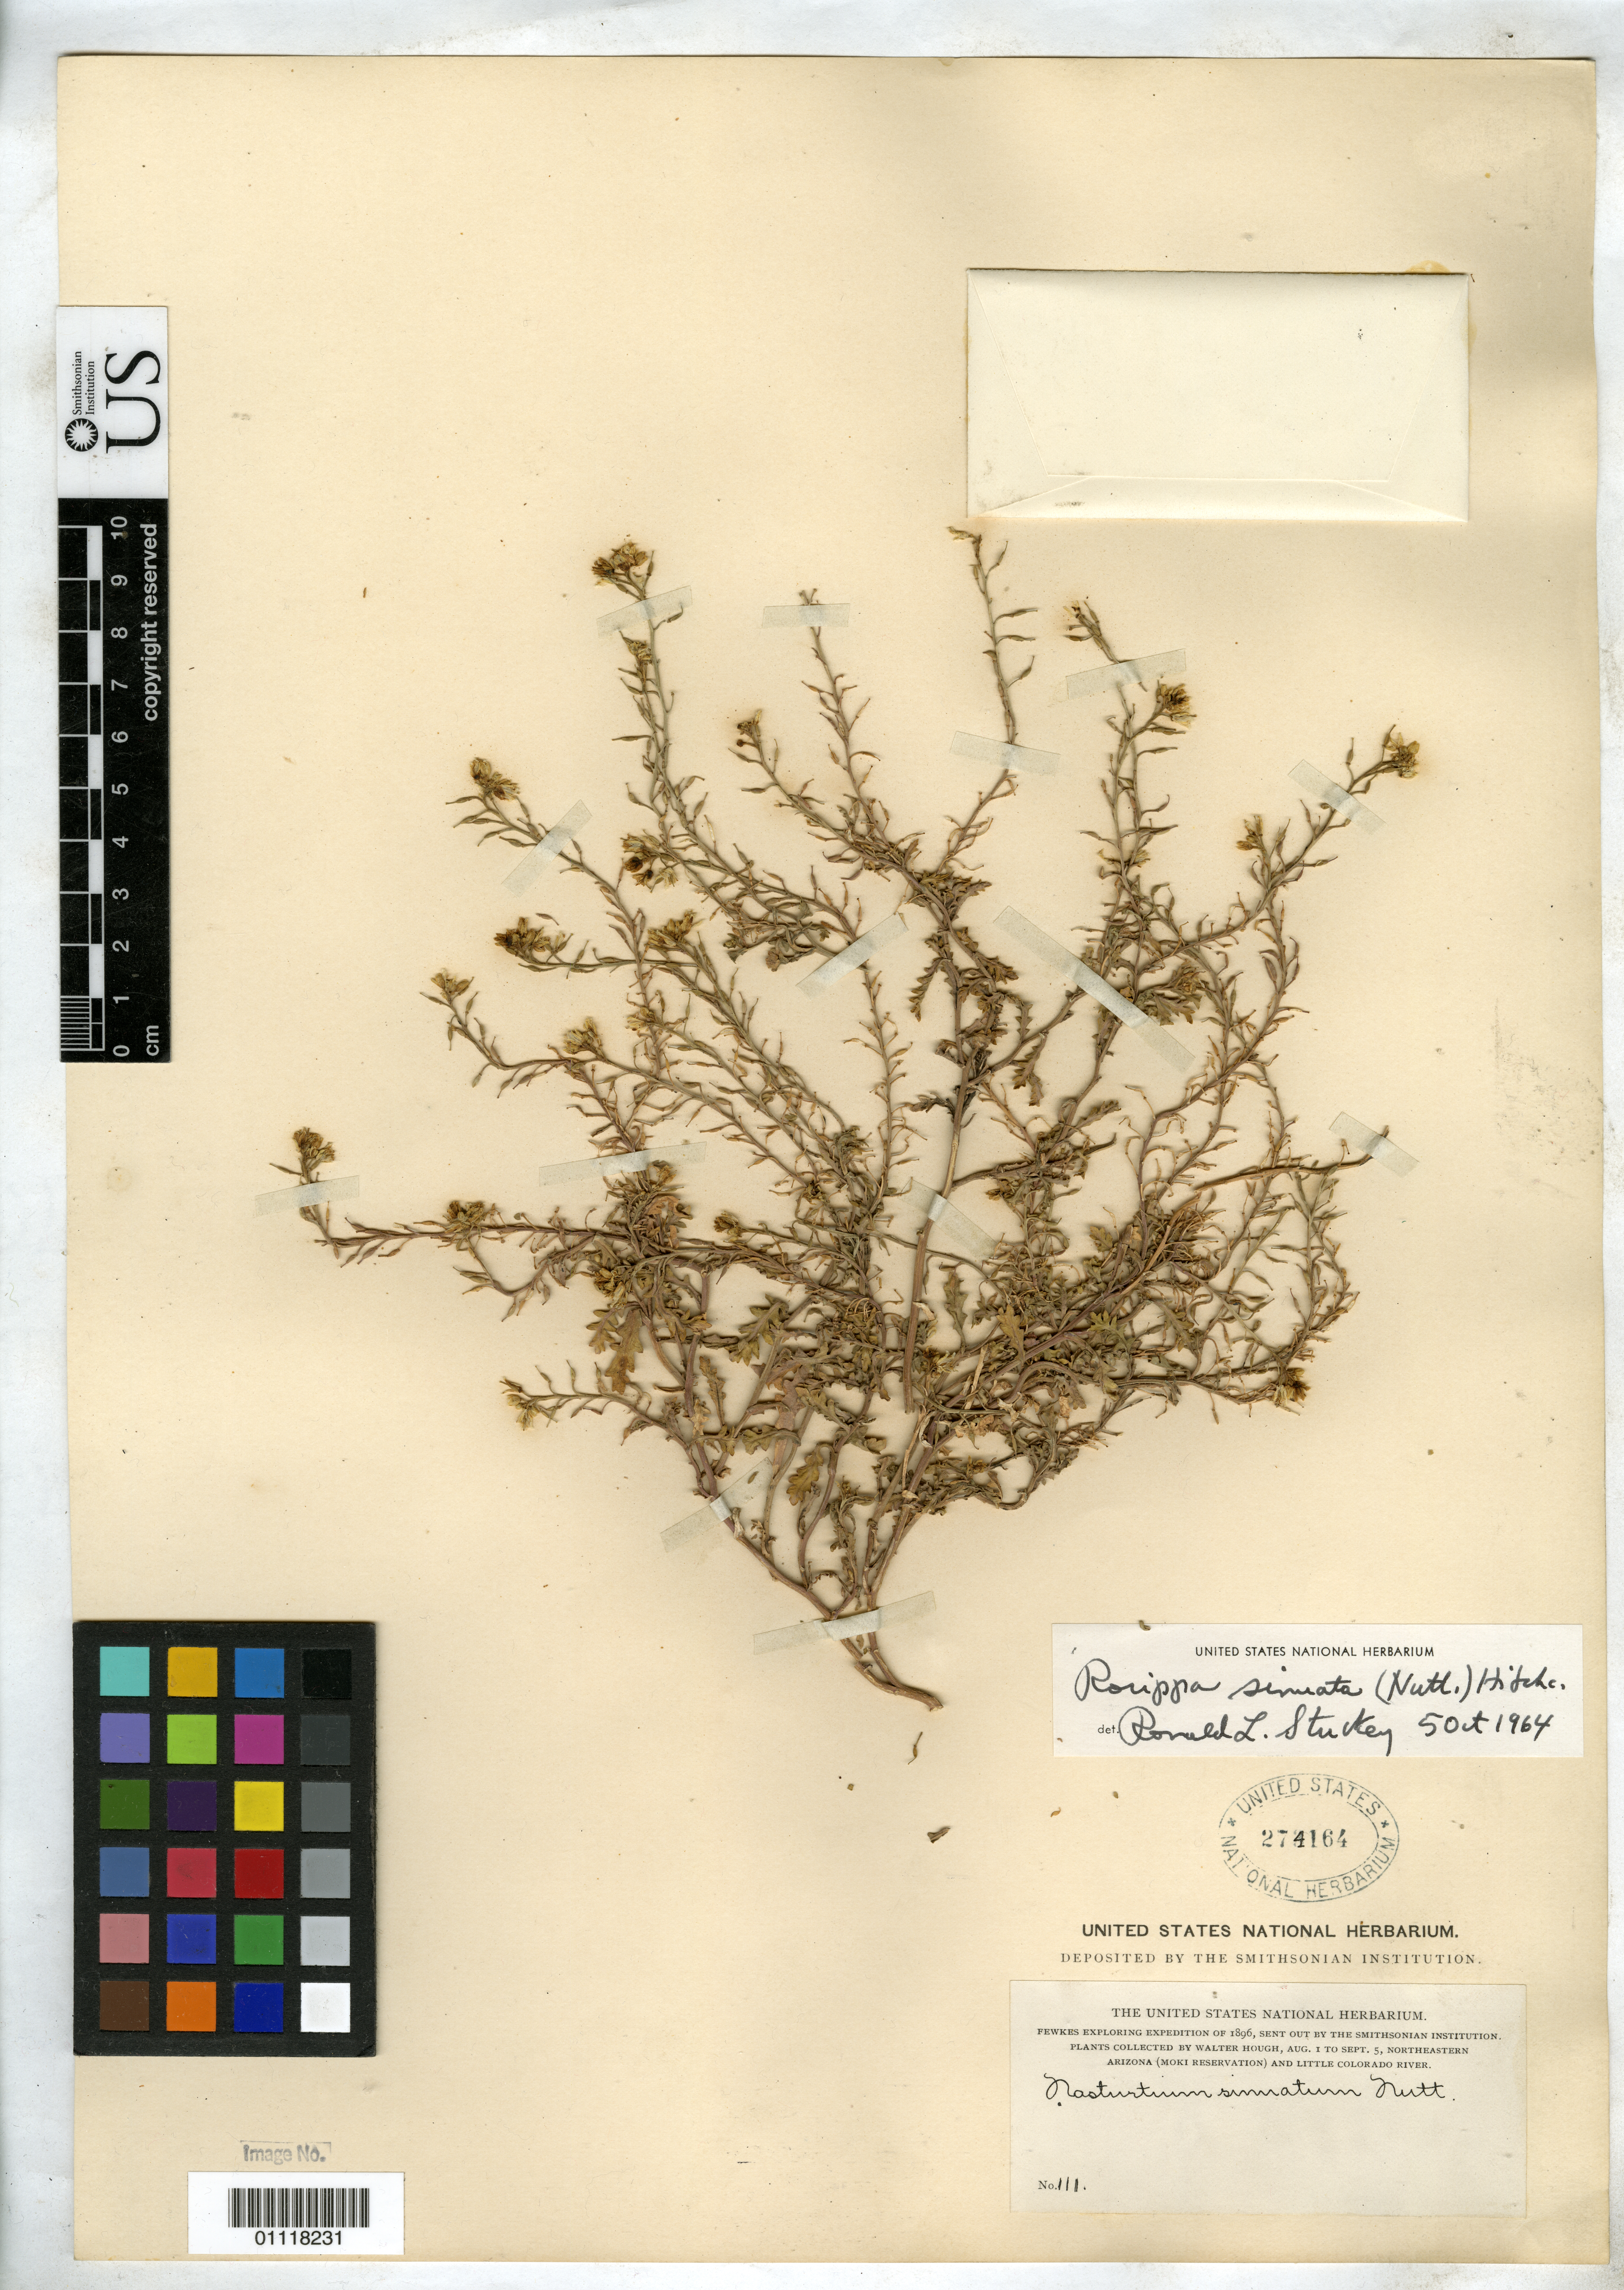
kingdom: Plantae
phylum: Tracheophyta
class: Magnoliopsida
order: Brassicales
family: Brassicaceae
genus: Rorippa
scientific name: Rorippa sinuata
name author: (Nutt.) Hitchc.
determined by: Stuckey, R. L.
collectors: W. Hough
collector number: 111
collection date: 1896-08-01/1896-09-05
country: United States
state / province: Arizona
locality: Northeastern Arizona (Moki Reservation) and Little Colorado River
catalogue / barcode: US 274164